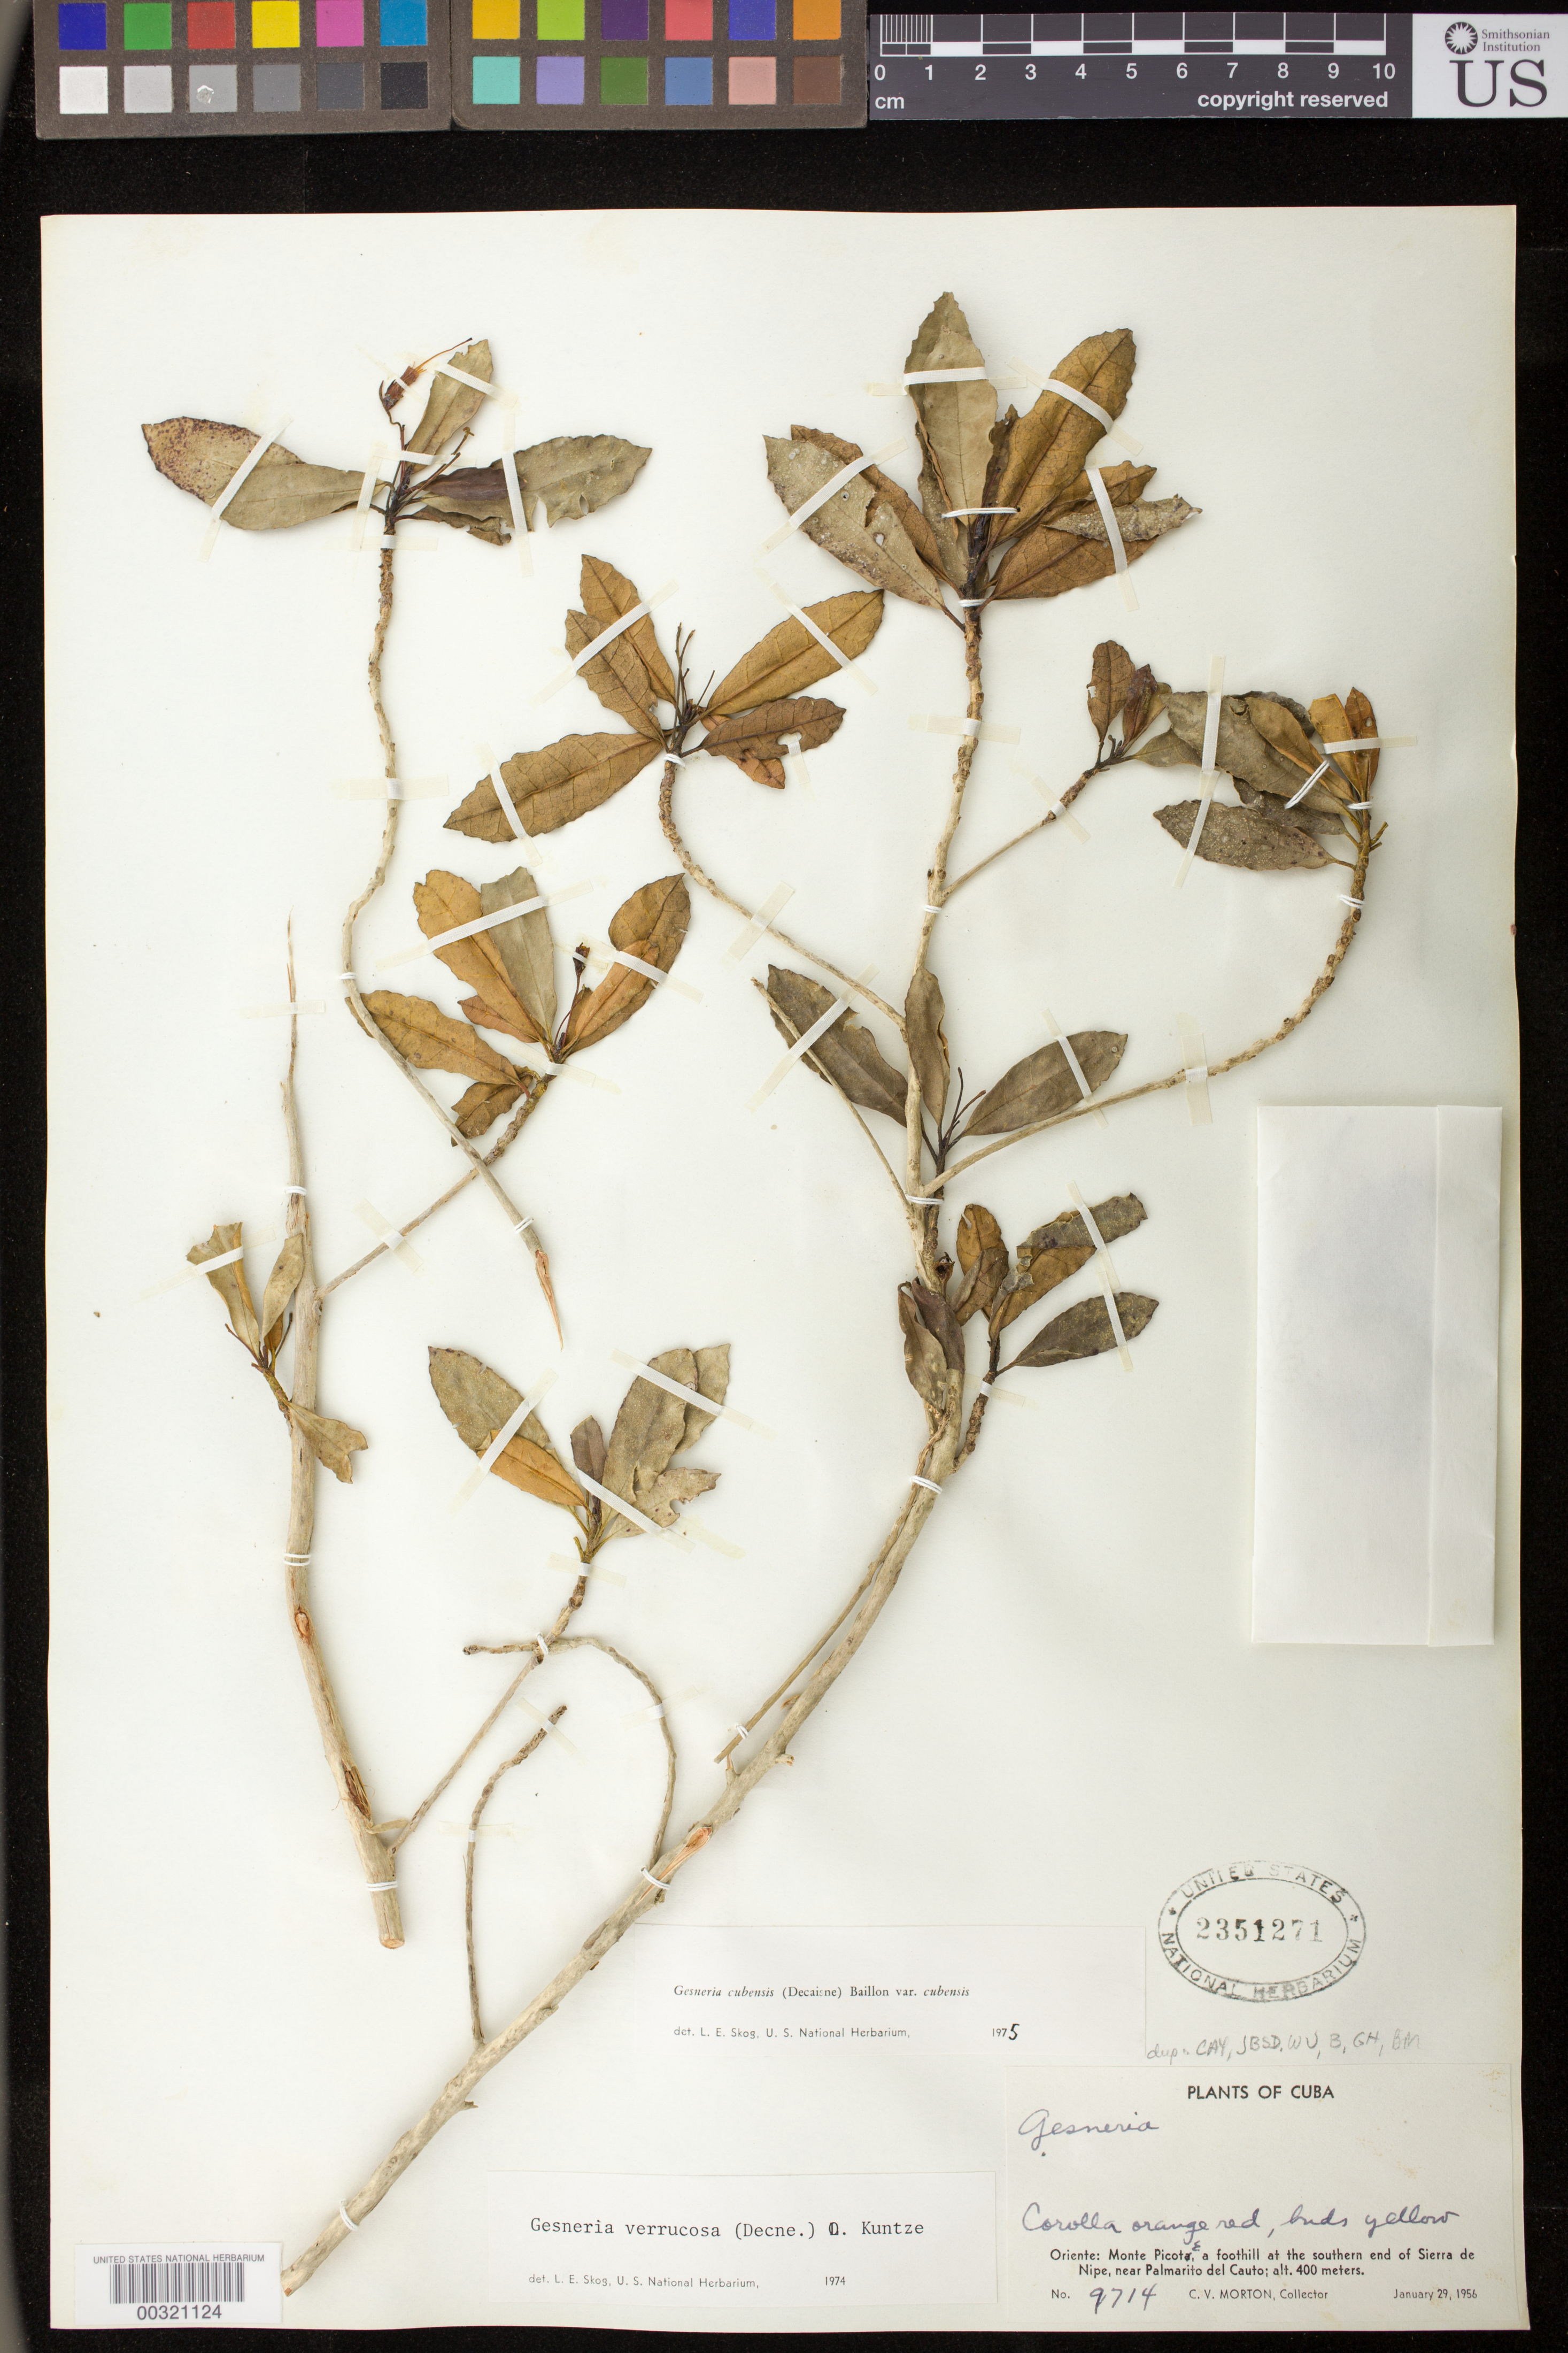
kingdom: Plantae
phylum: Tracheophyta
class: Magnoliopsida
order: Lamiales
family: Gesneriaceae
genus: Gesneria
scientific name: Gesneria cubensis var. cubensis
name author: (Decne.) Baill.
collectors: C. V. Morton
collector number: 9714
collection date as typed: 29 Jan 1956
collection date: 1956-01-29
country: Cuba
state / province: Oriente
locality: Monte Picote, a foothill at the southern end of Sierra de Nipe, near Palmarito del Cauto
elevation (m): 400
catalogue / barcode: US 2351271